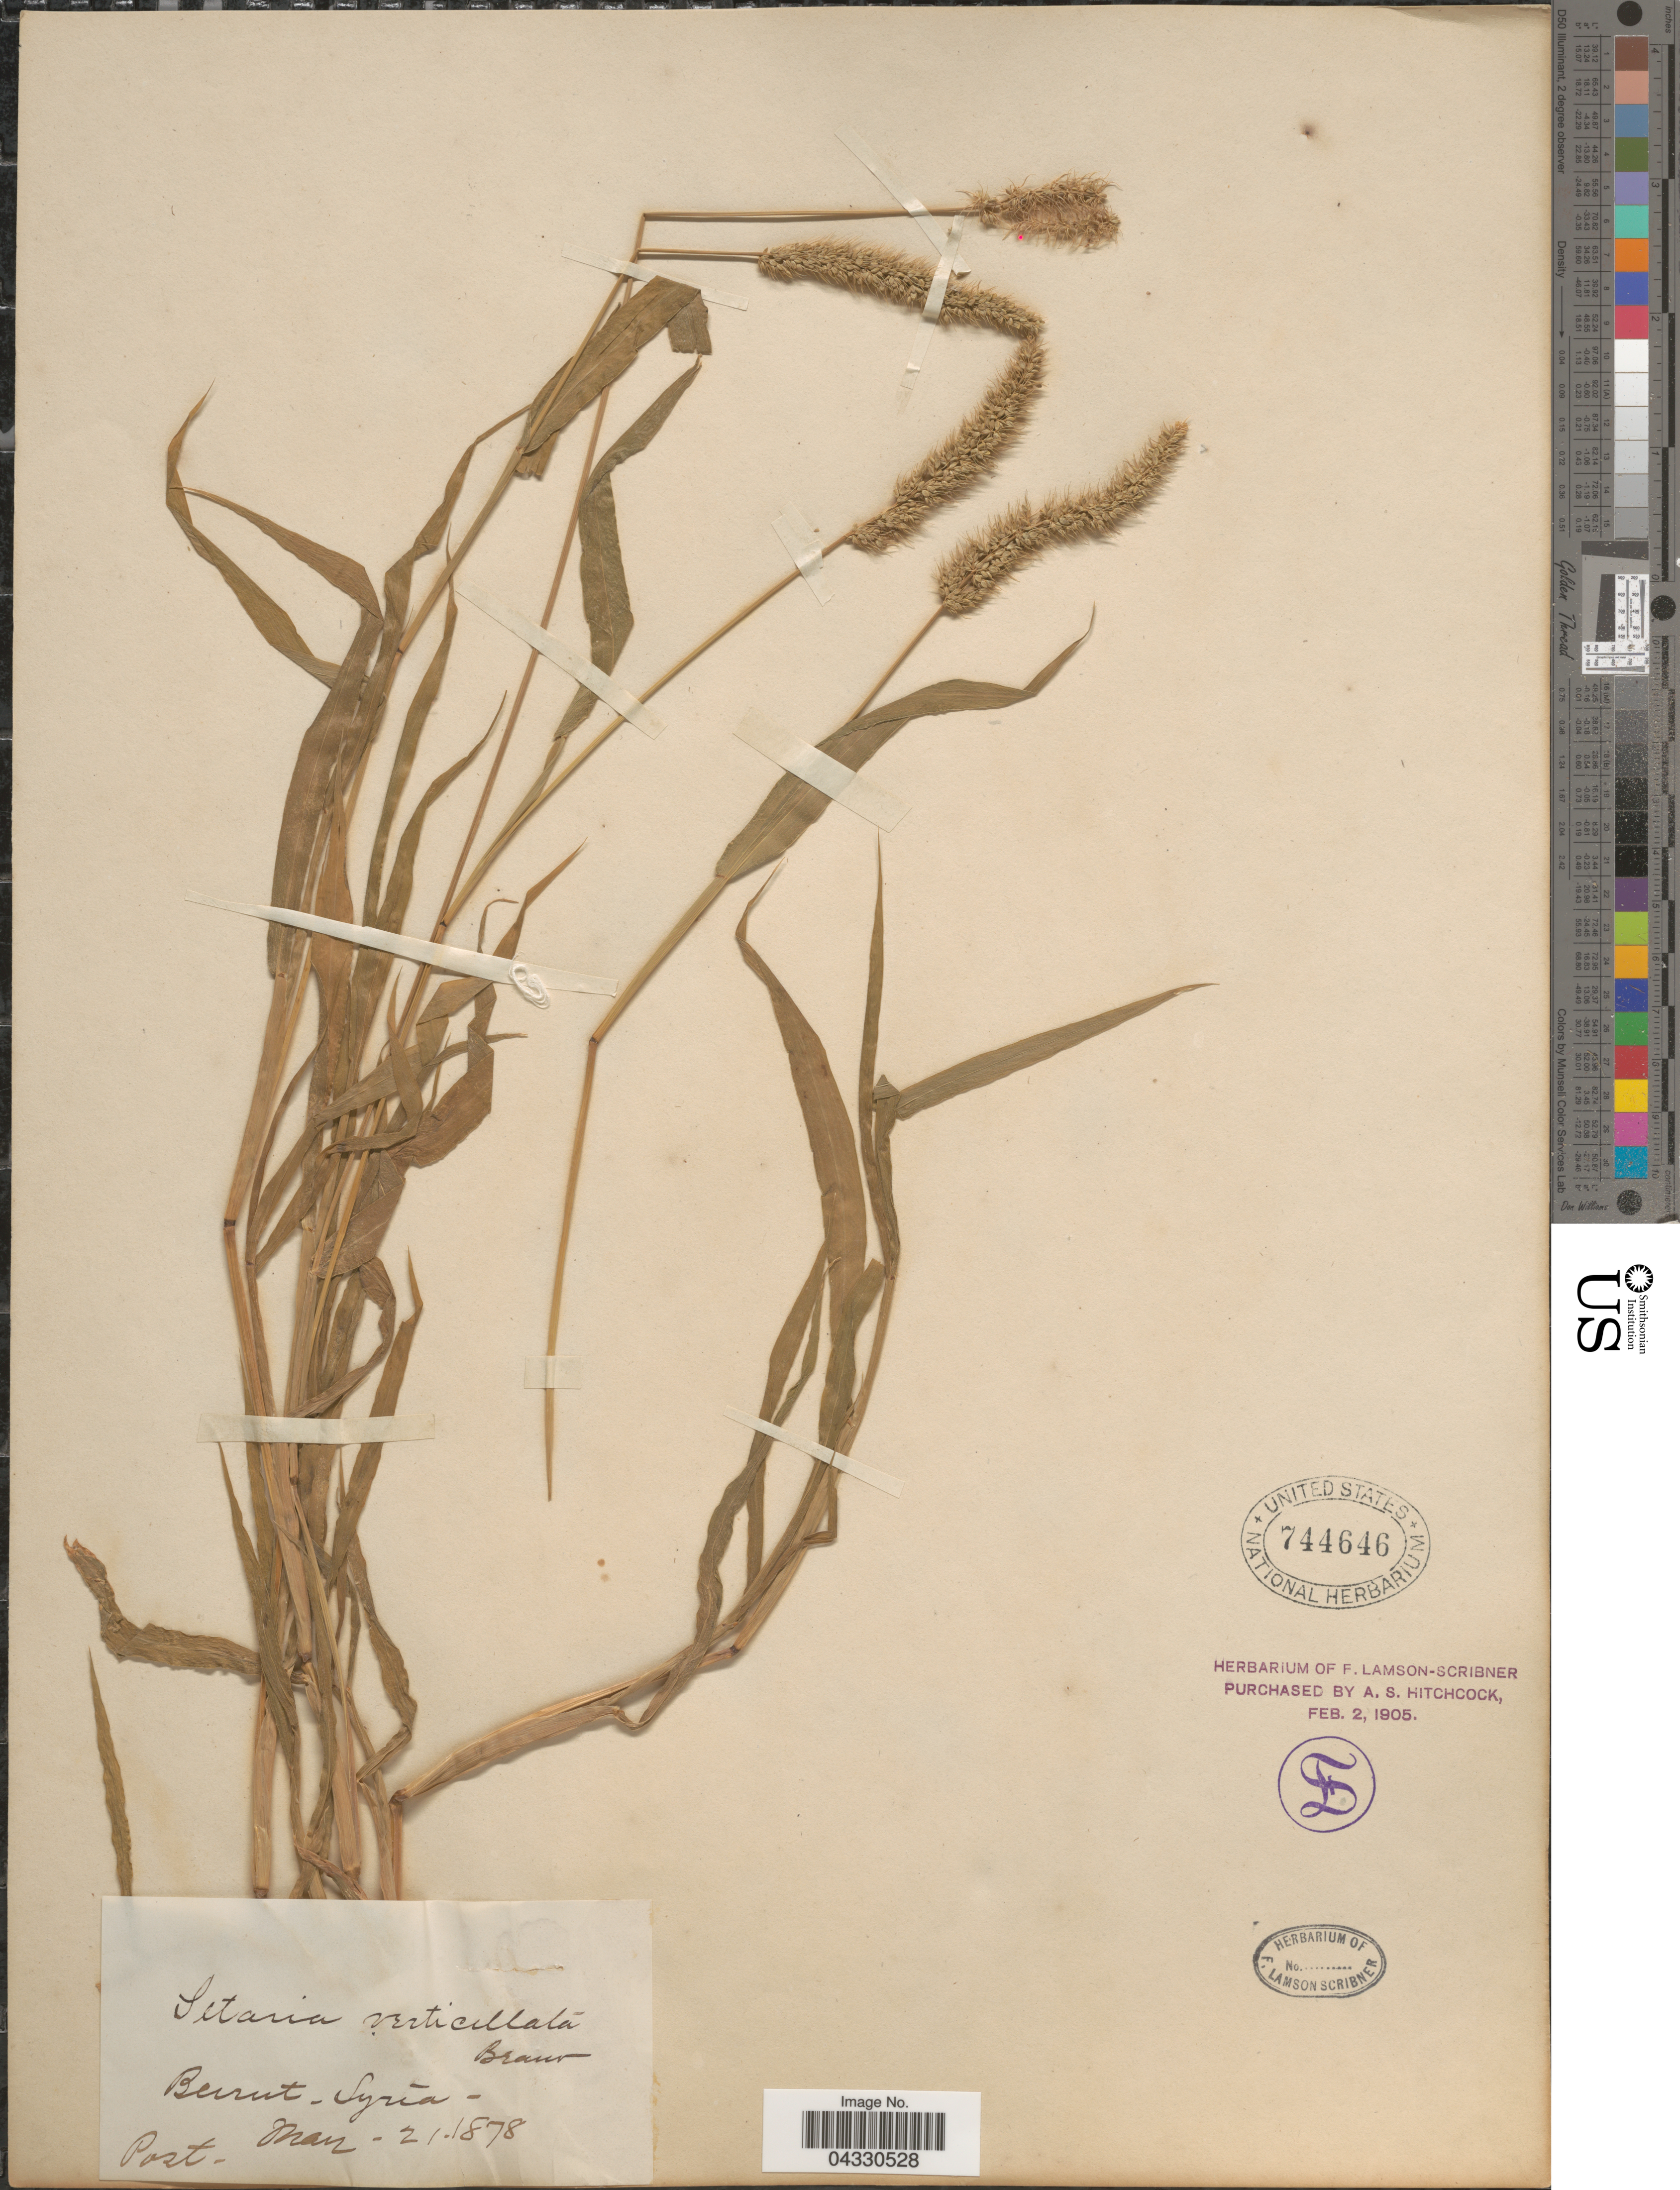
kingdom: Plantae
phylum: Tracheophyta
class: Liliopsida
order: Poales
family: Poaceae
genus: Setaria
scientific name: Setaria verticillata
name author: (L.) P. Beauv.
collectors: -- Post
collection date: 1878-03-21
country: Lebanon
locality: Beirut.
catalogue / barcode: US 744646